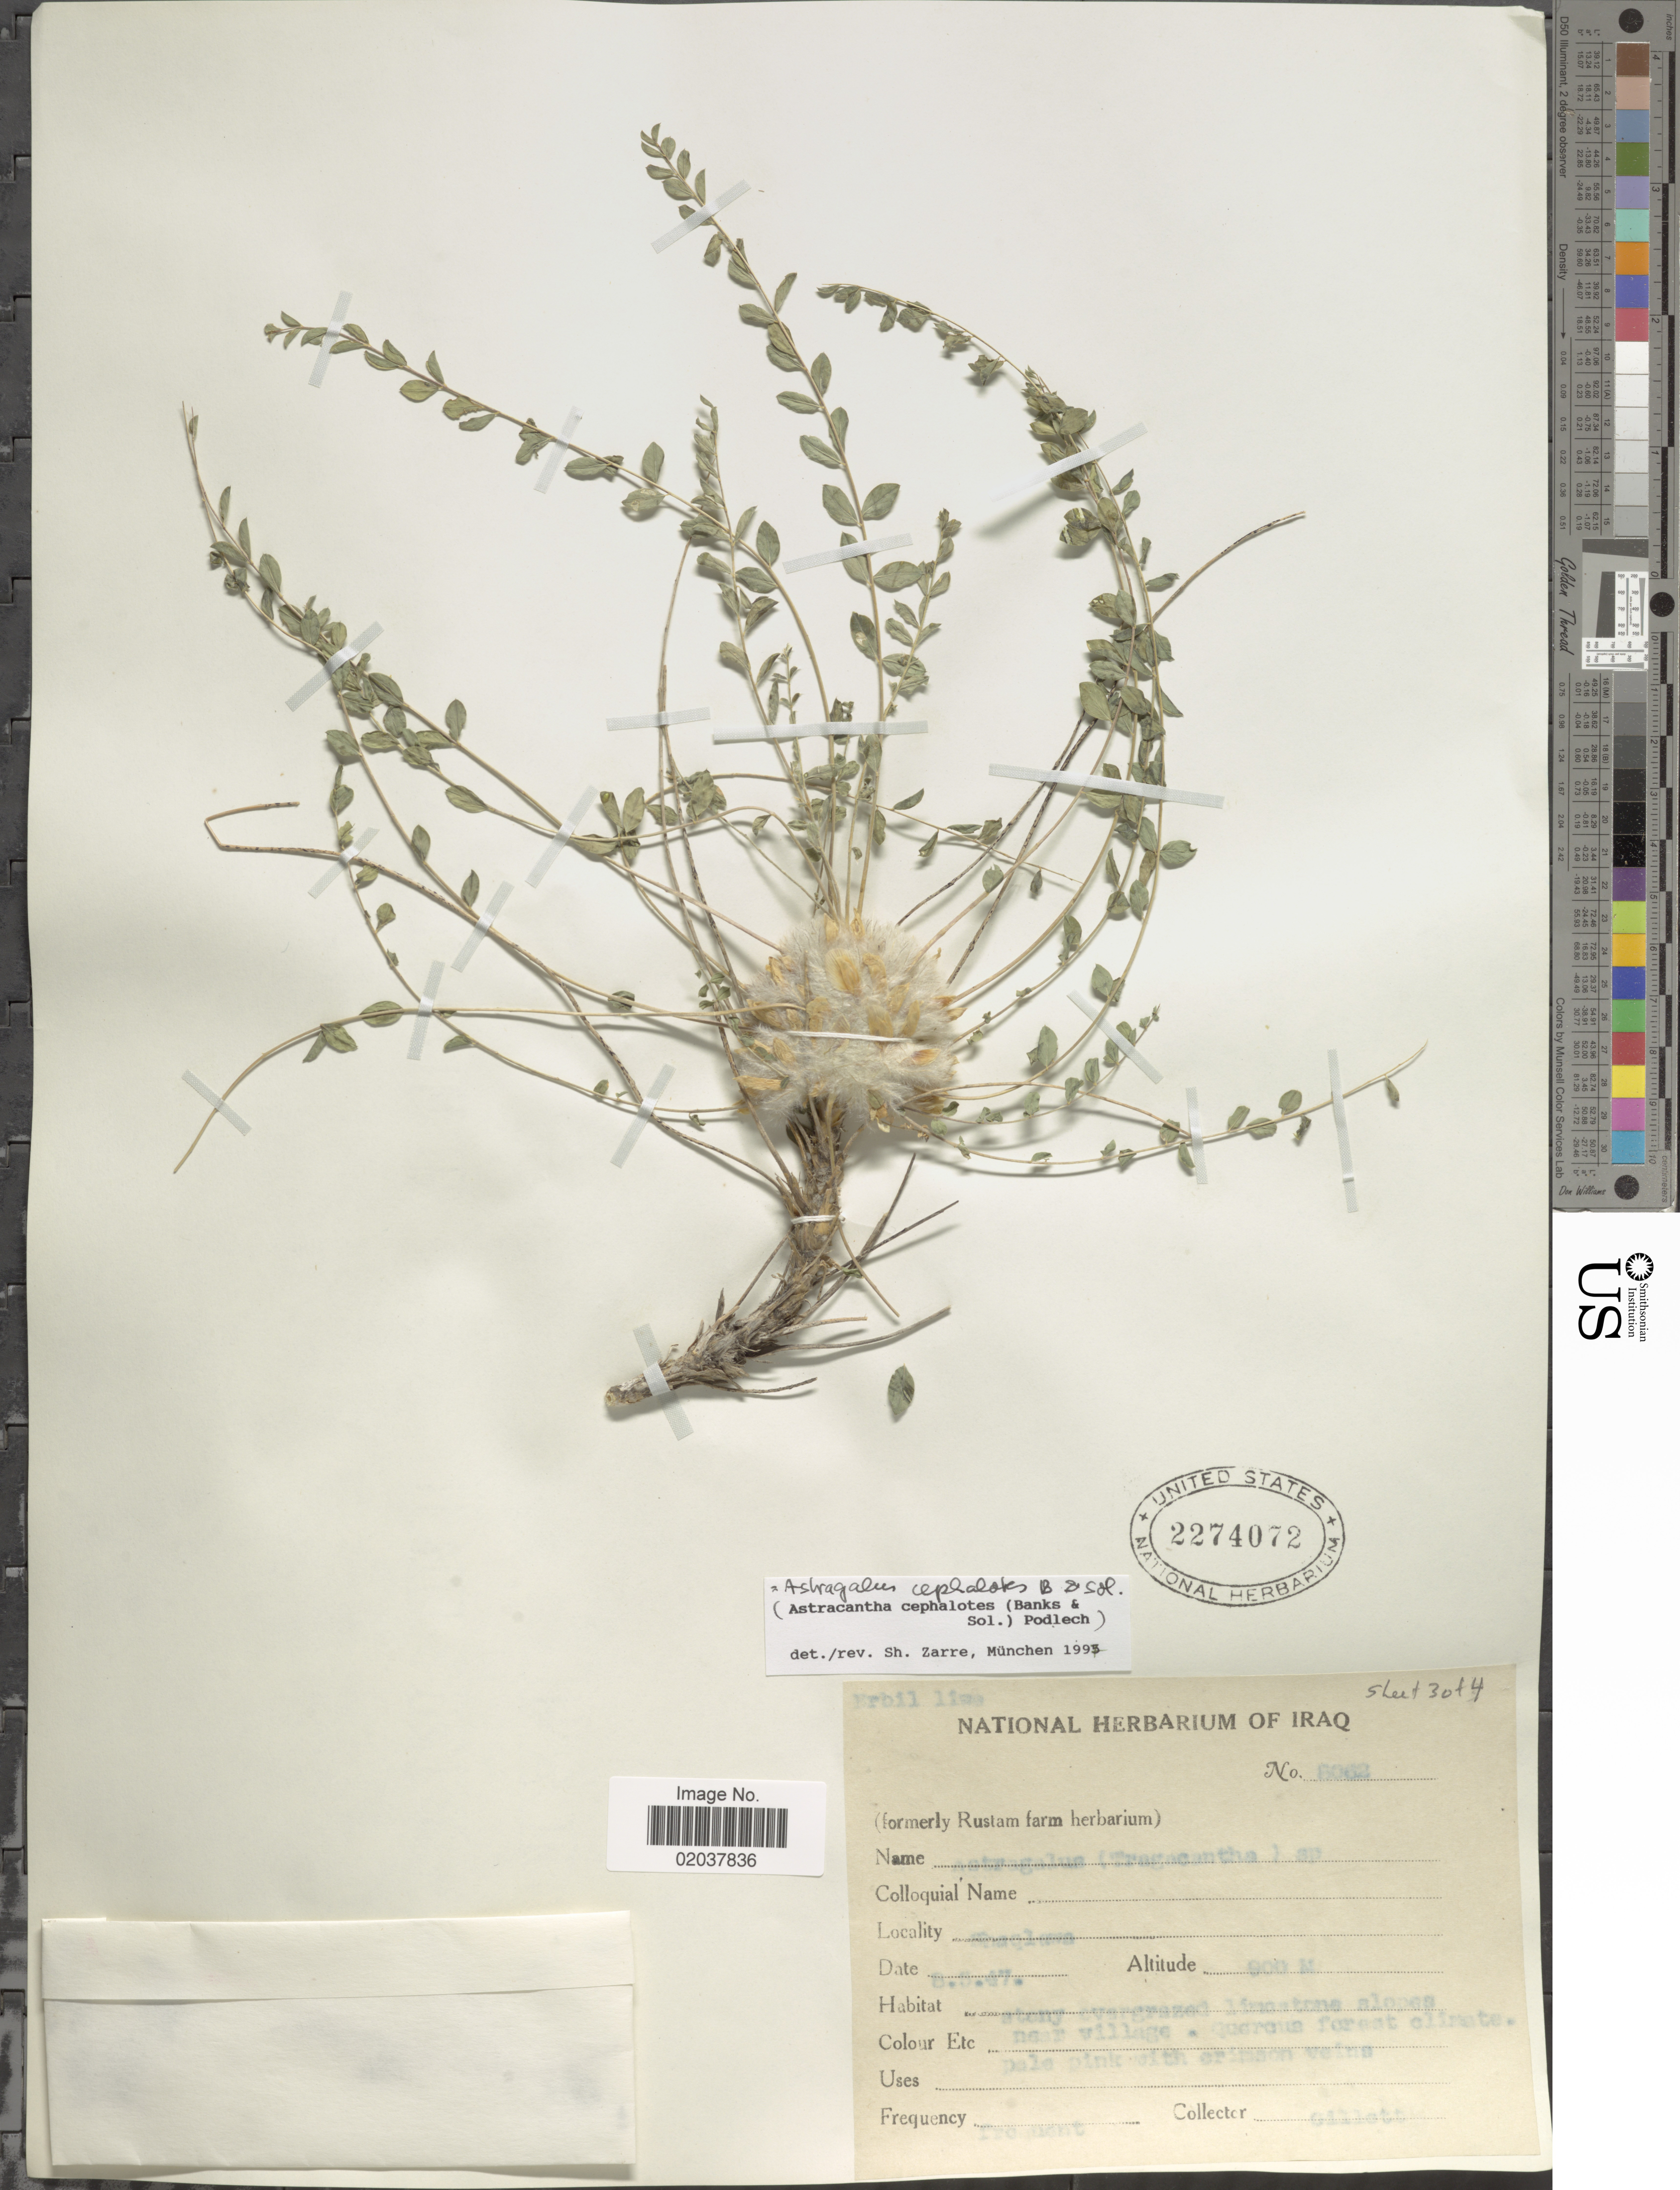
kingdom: Plantae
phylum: Tracheophyta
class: Magnoliopsida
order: Fabales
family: Fabaceae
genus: Astragalus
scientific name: Astragalus cephalotes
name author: Banks & Sol.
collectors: Gillett, --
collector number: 5062*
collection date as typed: Transcribed d/m/y: 8/5/67; t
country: Iraq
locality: Shaqlawa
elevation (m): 900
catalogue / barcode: US 2274072